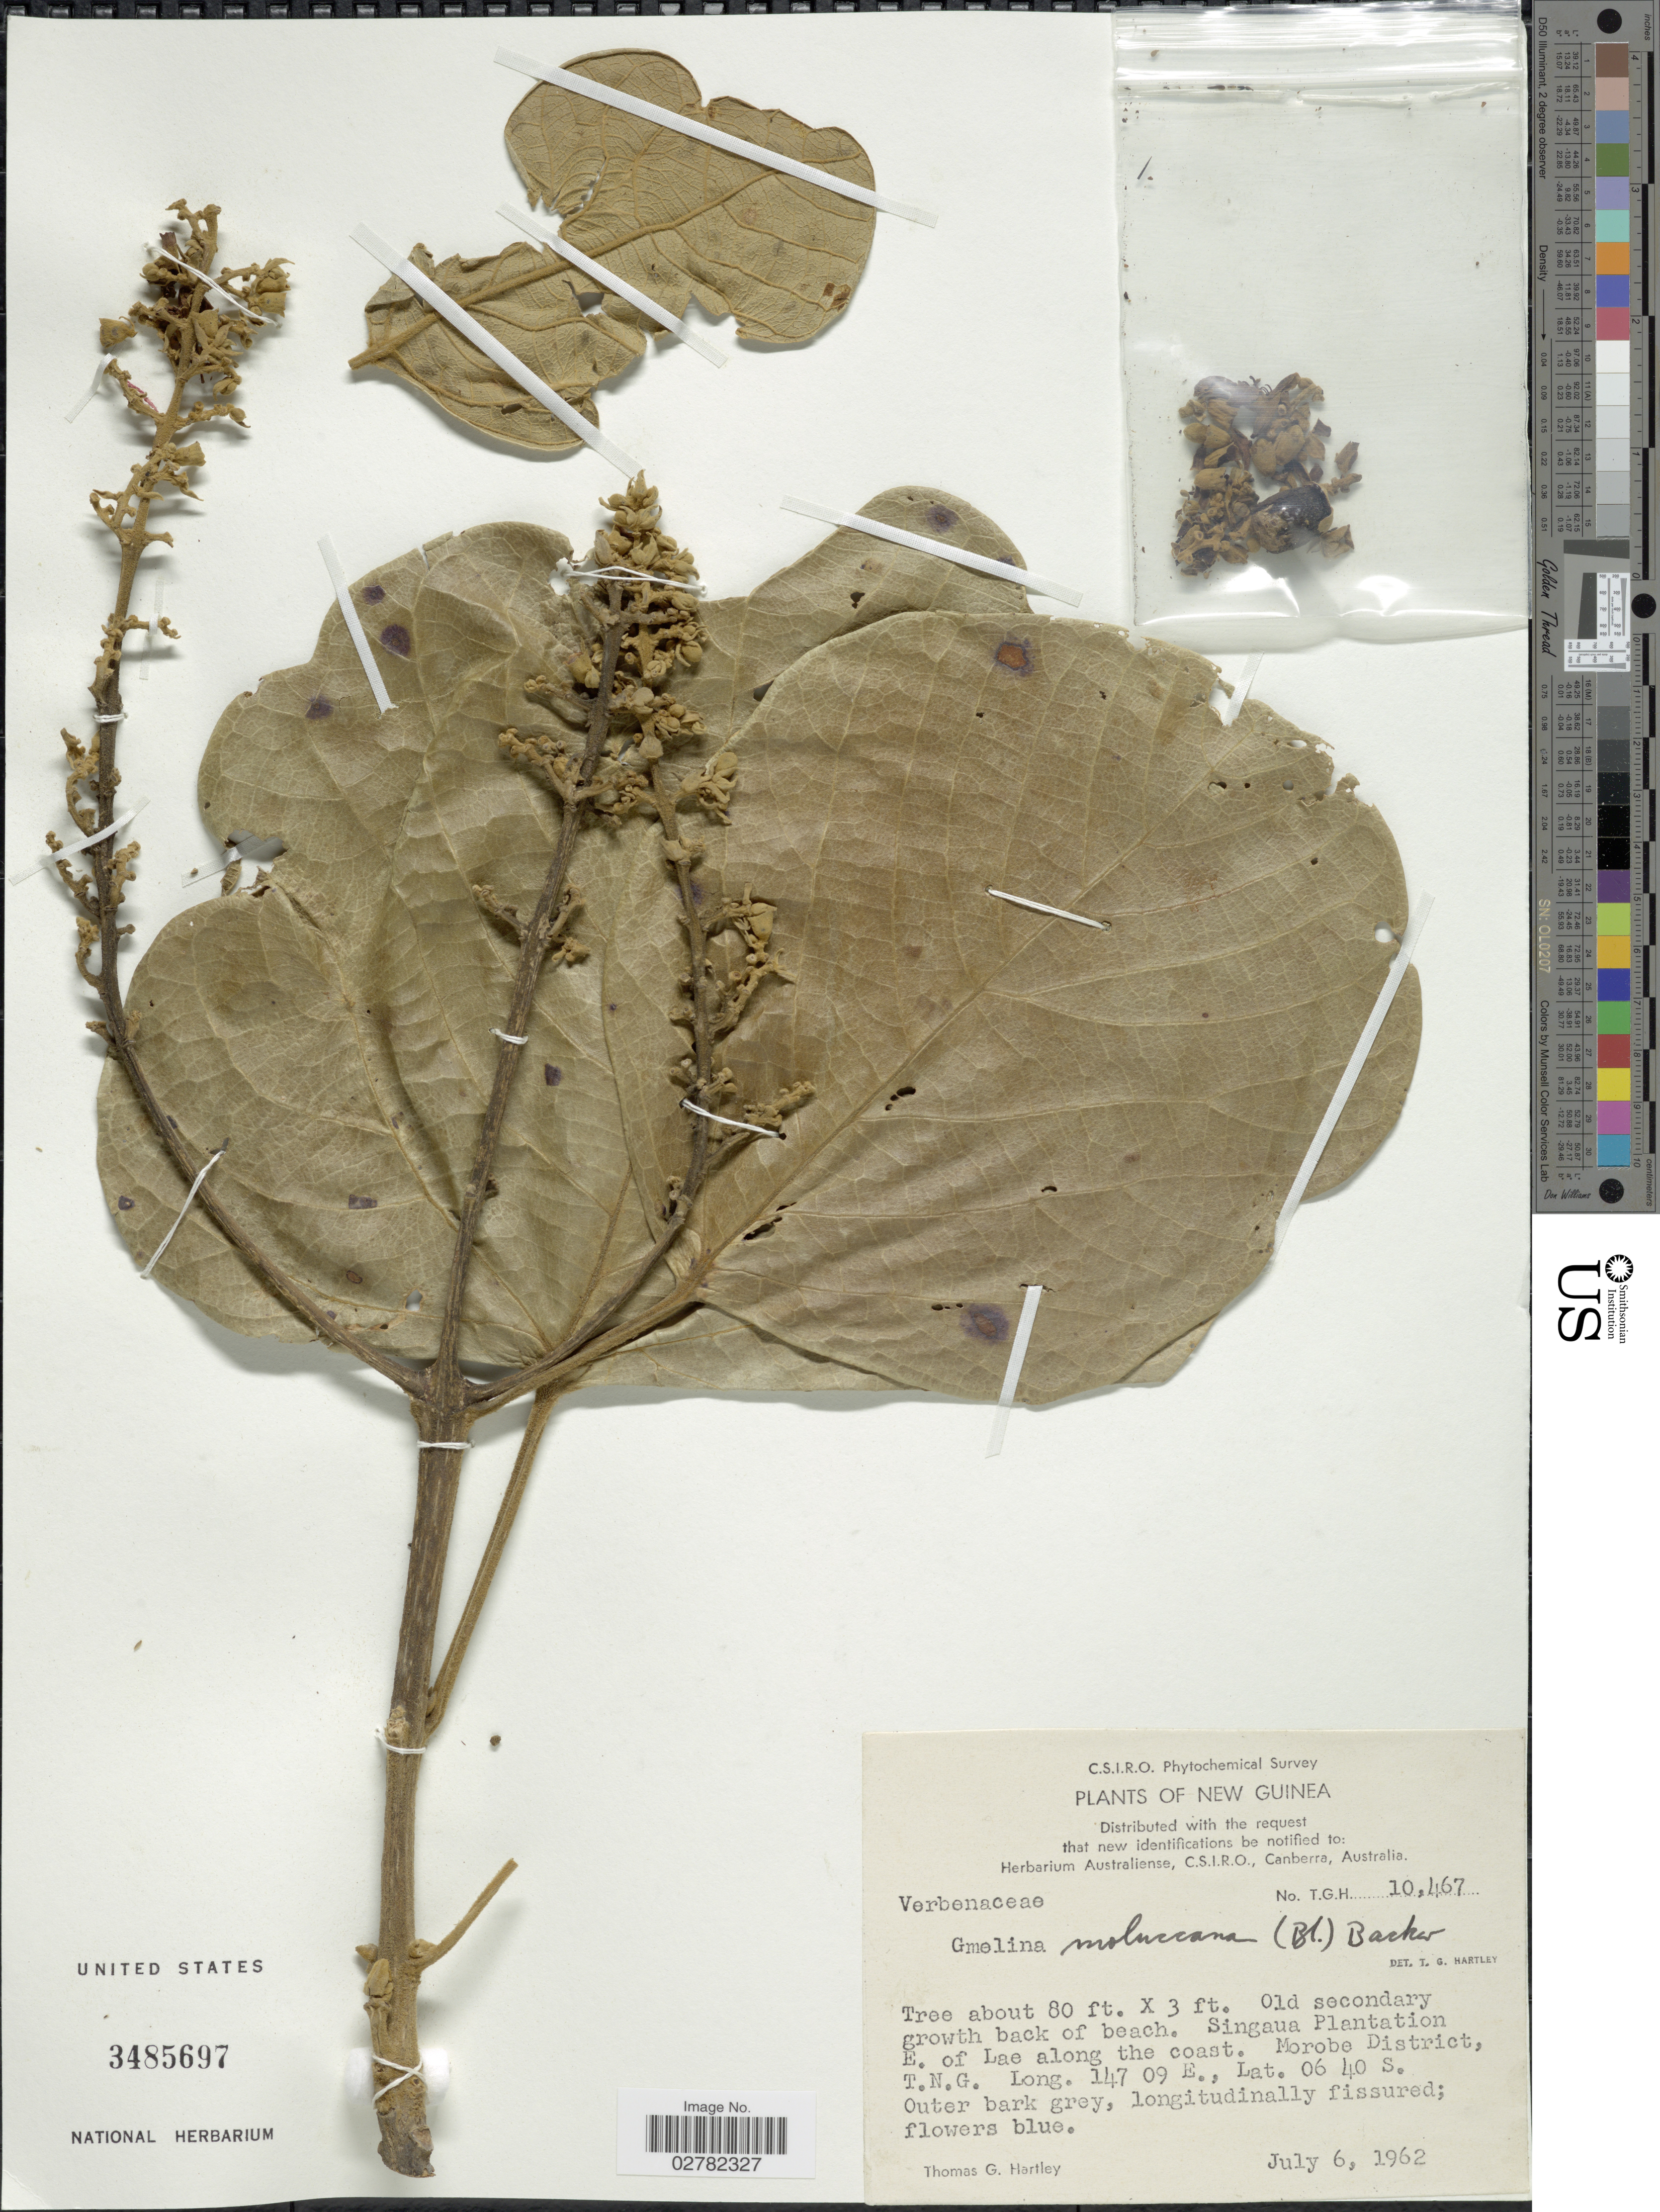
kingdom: Plantae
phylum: Tracheophyta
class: Magnoliopsida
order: Lamiales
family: Lamiaceae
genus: Gmelina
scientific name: Gmelina moluccana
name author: (Blume) Backer ex K. Heyne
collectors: T. G. Hartley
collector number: TGH10467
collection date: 1962-07-06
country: Papua New Guinea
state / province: Morobe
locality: New Guinea. Singaua Plantation E. of Lae along the coast. Morobe District, T.N.G.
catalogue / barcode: US 3485697